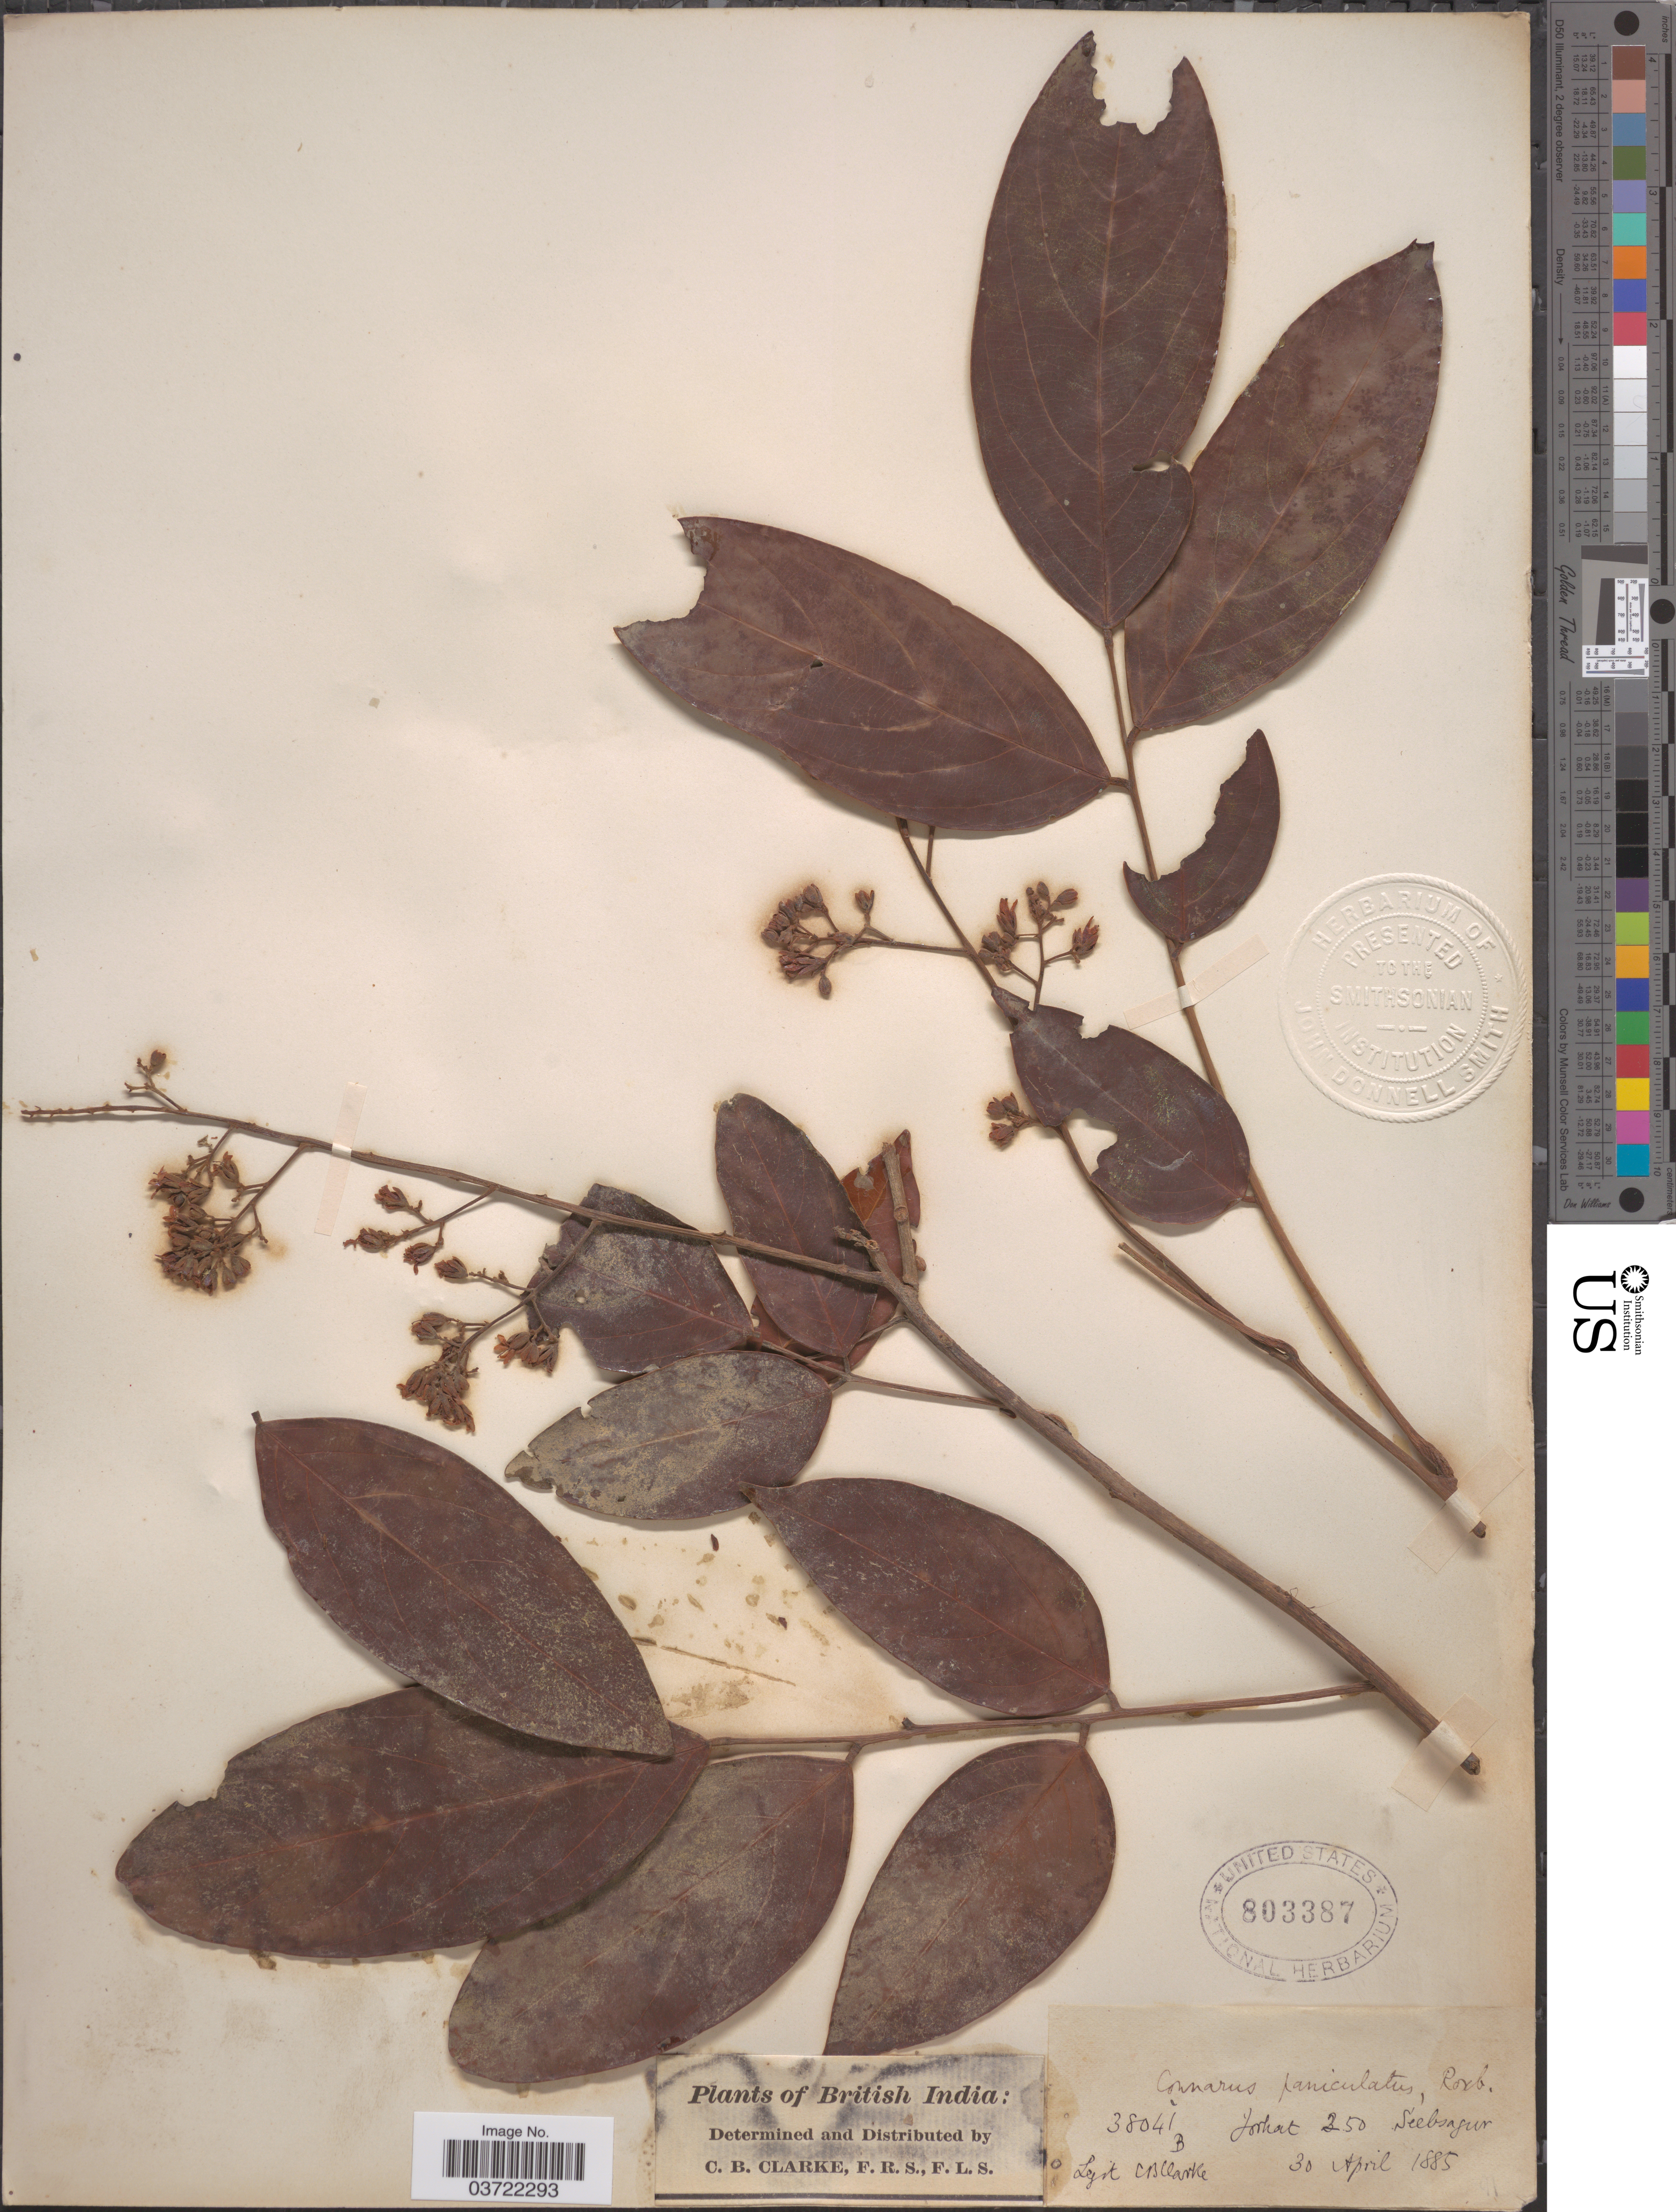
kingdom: Plantae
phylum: Tracheophyta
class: Magnoliopsida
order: Oxalidales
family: Connaraceae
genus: Connarus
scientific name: Connarus paniculatus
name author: Roxb.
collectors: C. B. Clarke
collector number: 38041B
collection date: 1885-04-30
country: India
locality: British India. Jorhat, Seebsagur.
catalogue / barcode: US 803387